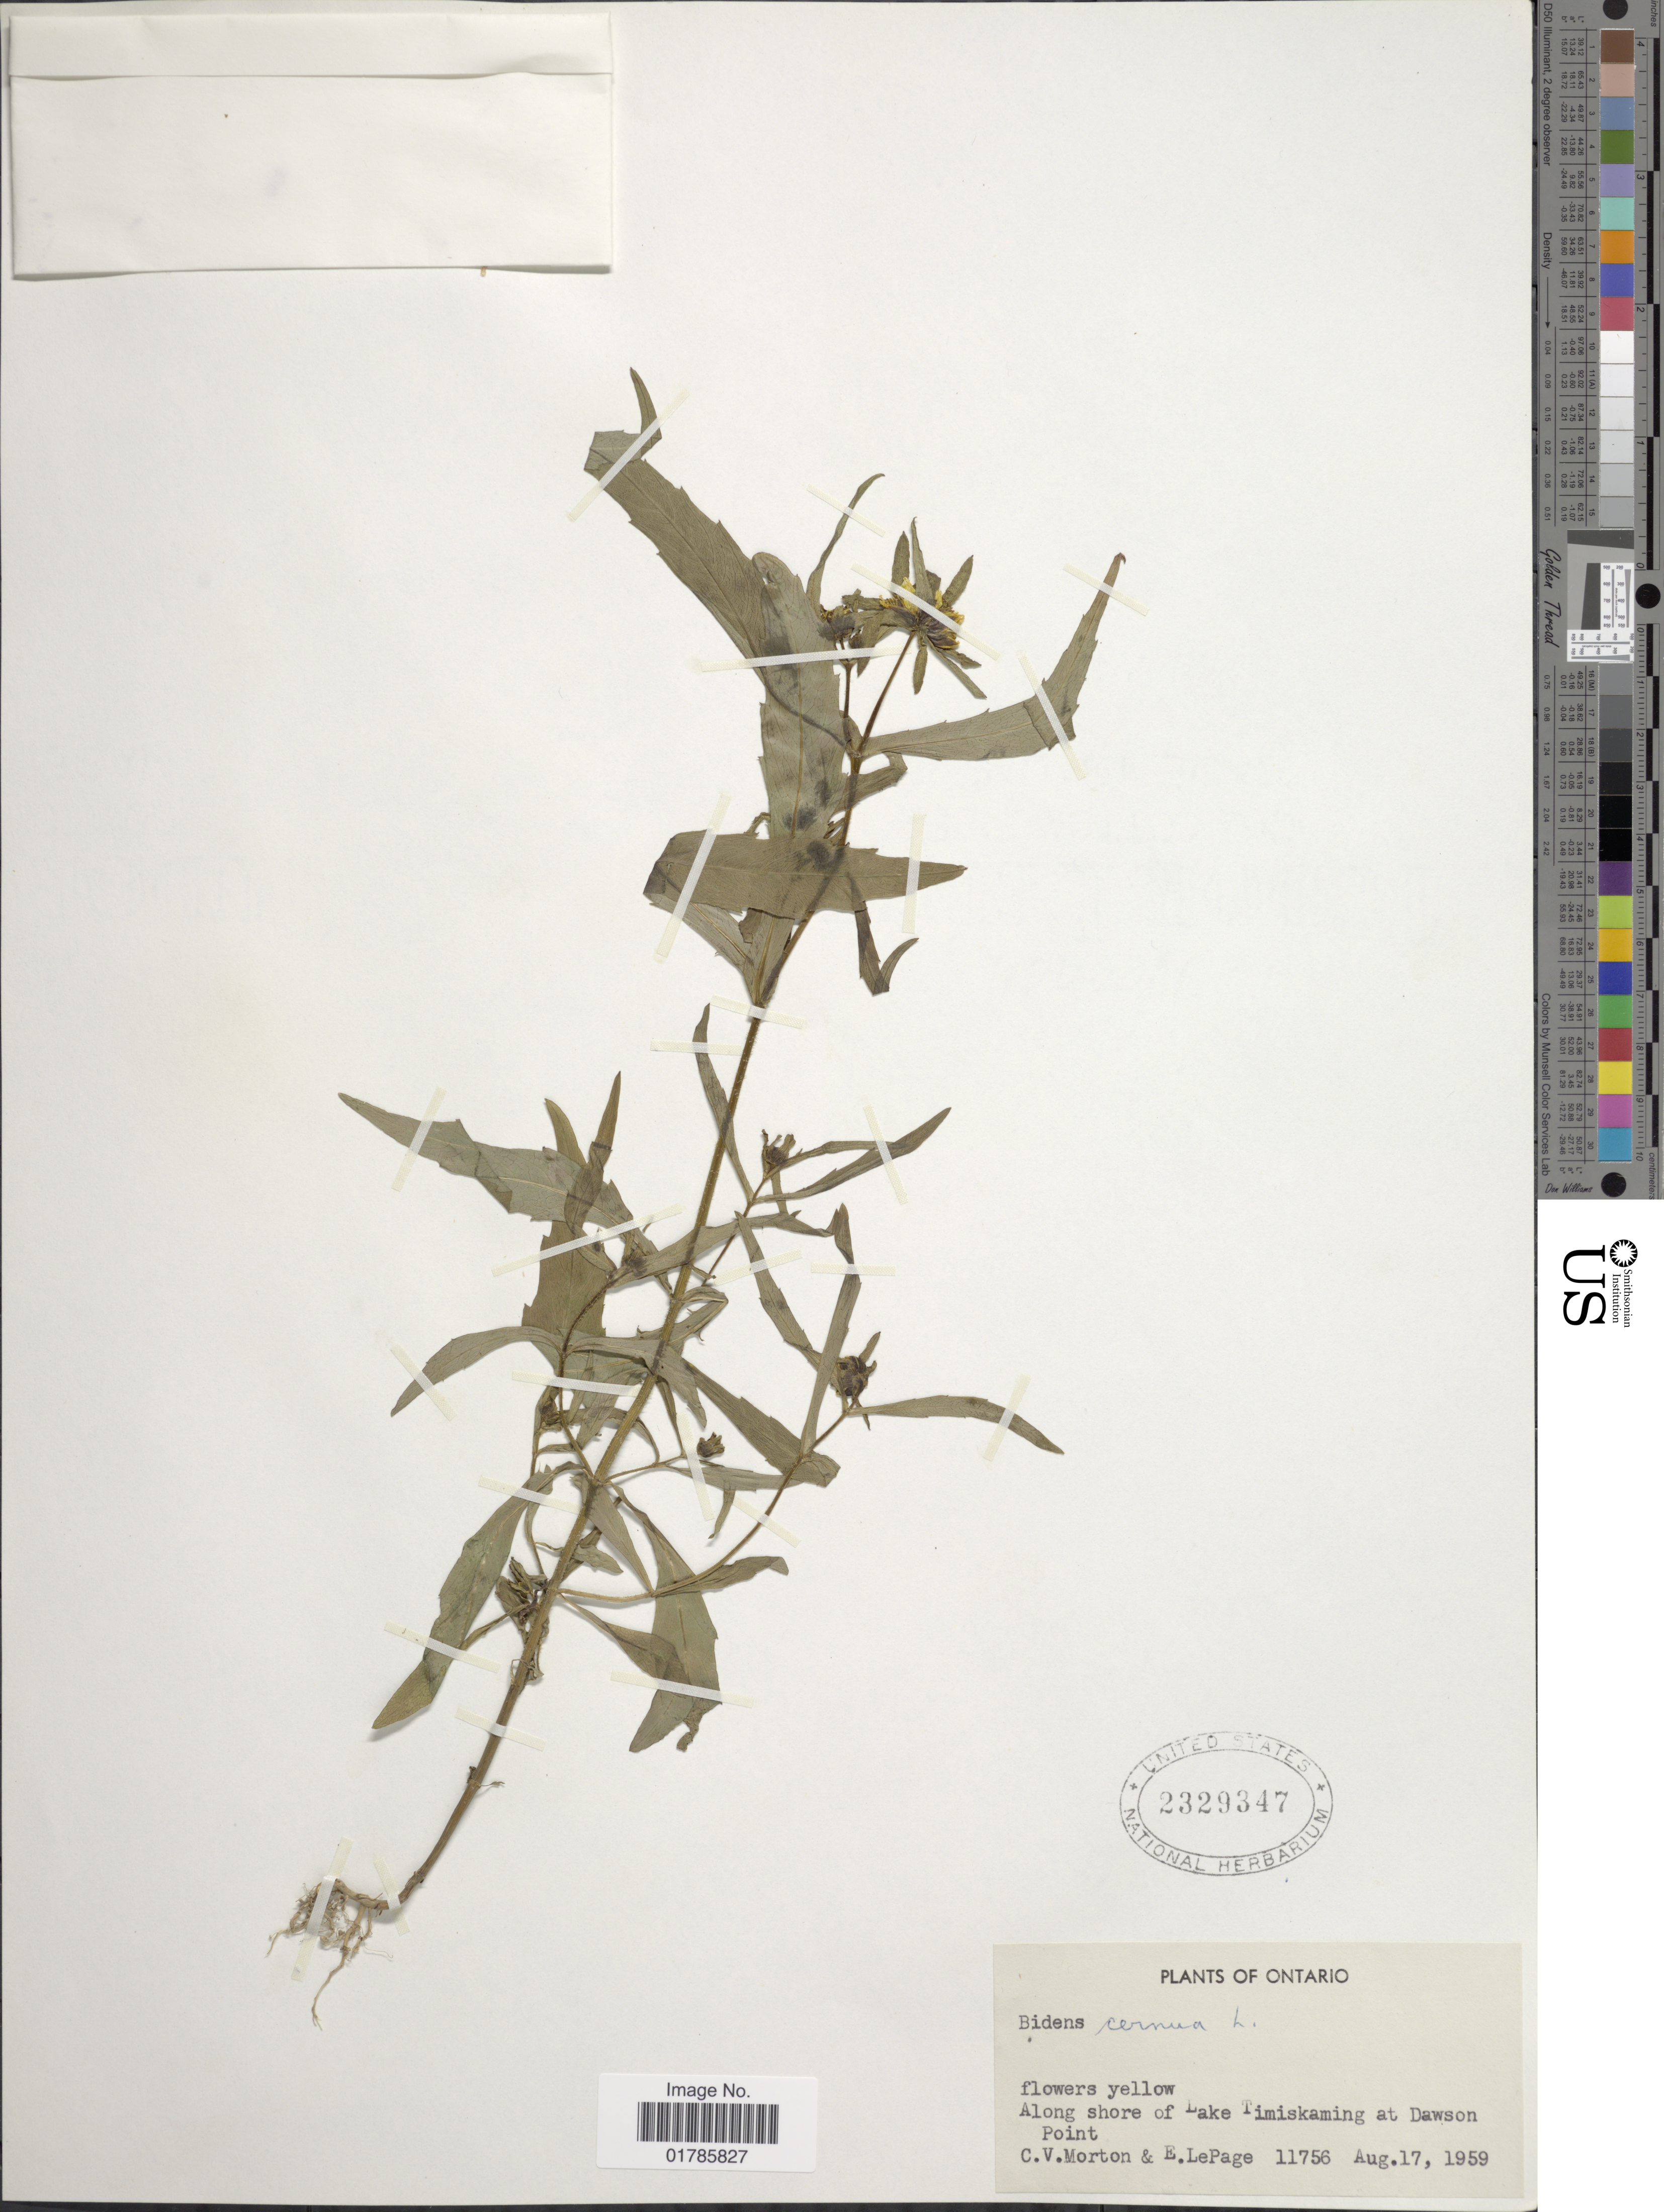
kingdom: Plantae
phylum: Tracheophyta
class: Magnoliopsida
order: Asterales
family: Asteraceae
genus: Bidens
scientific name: Bidens cernua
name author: L.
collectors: C. V. Morton & E. Lepage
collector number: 11756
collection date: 1959-08-17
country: Canada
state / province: Ontario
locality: Along shore of Lake Timiskaming at Dawson Point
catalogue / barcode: US 2329347